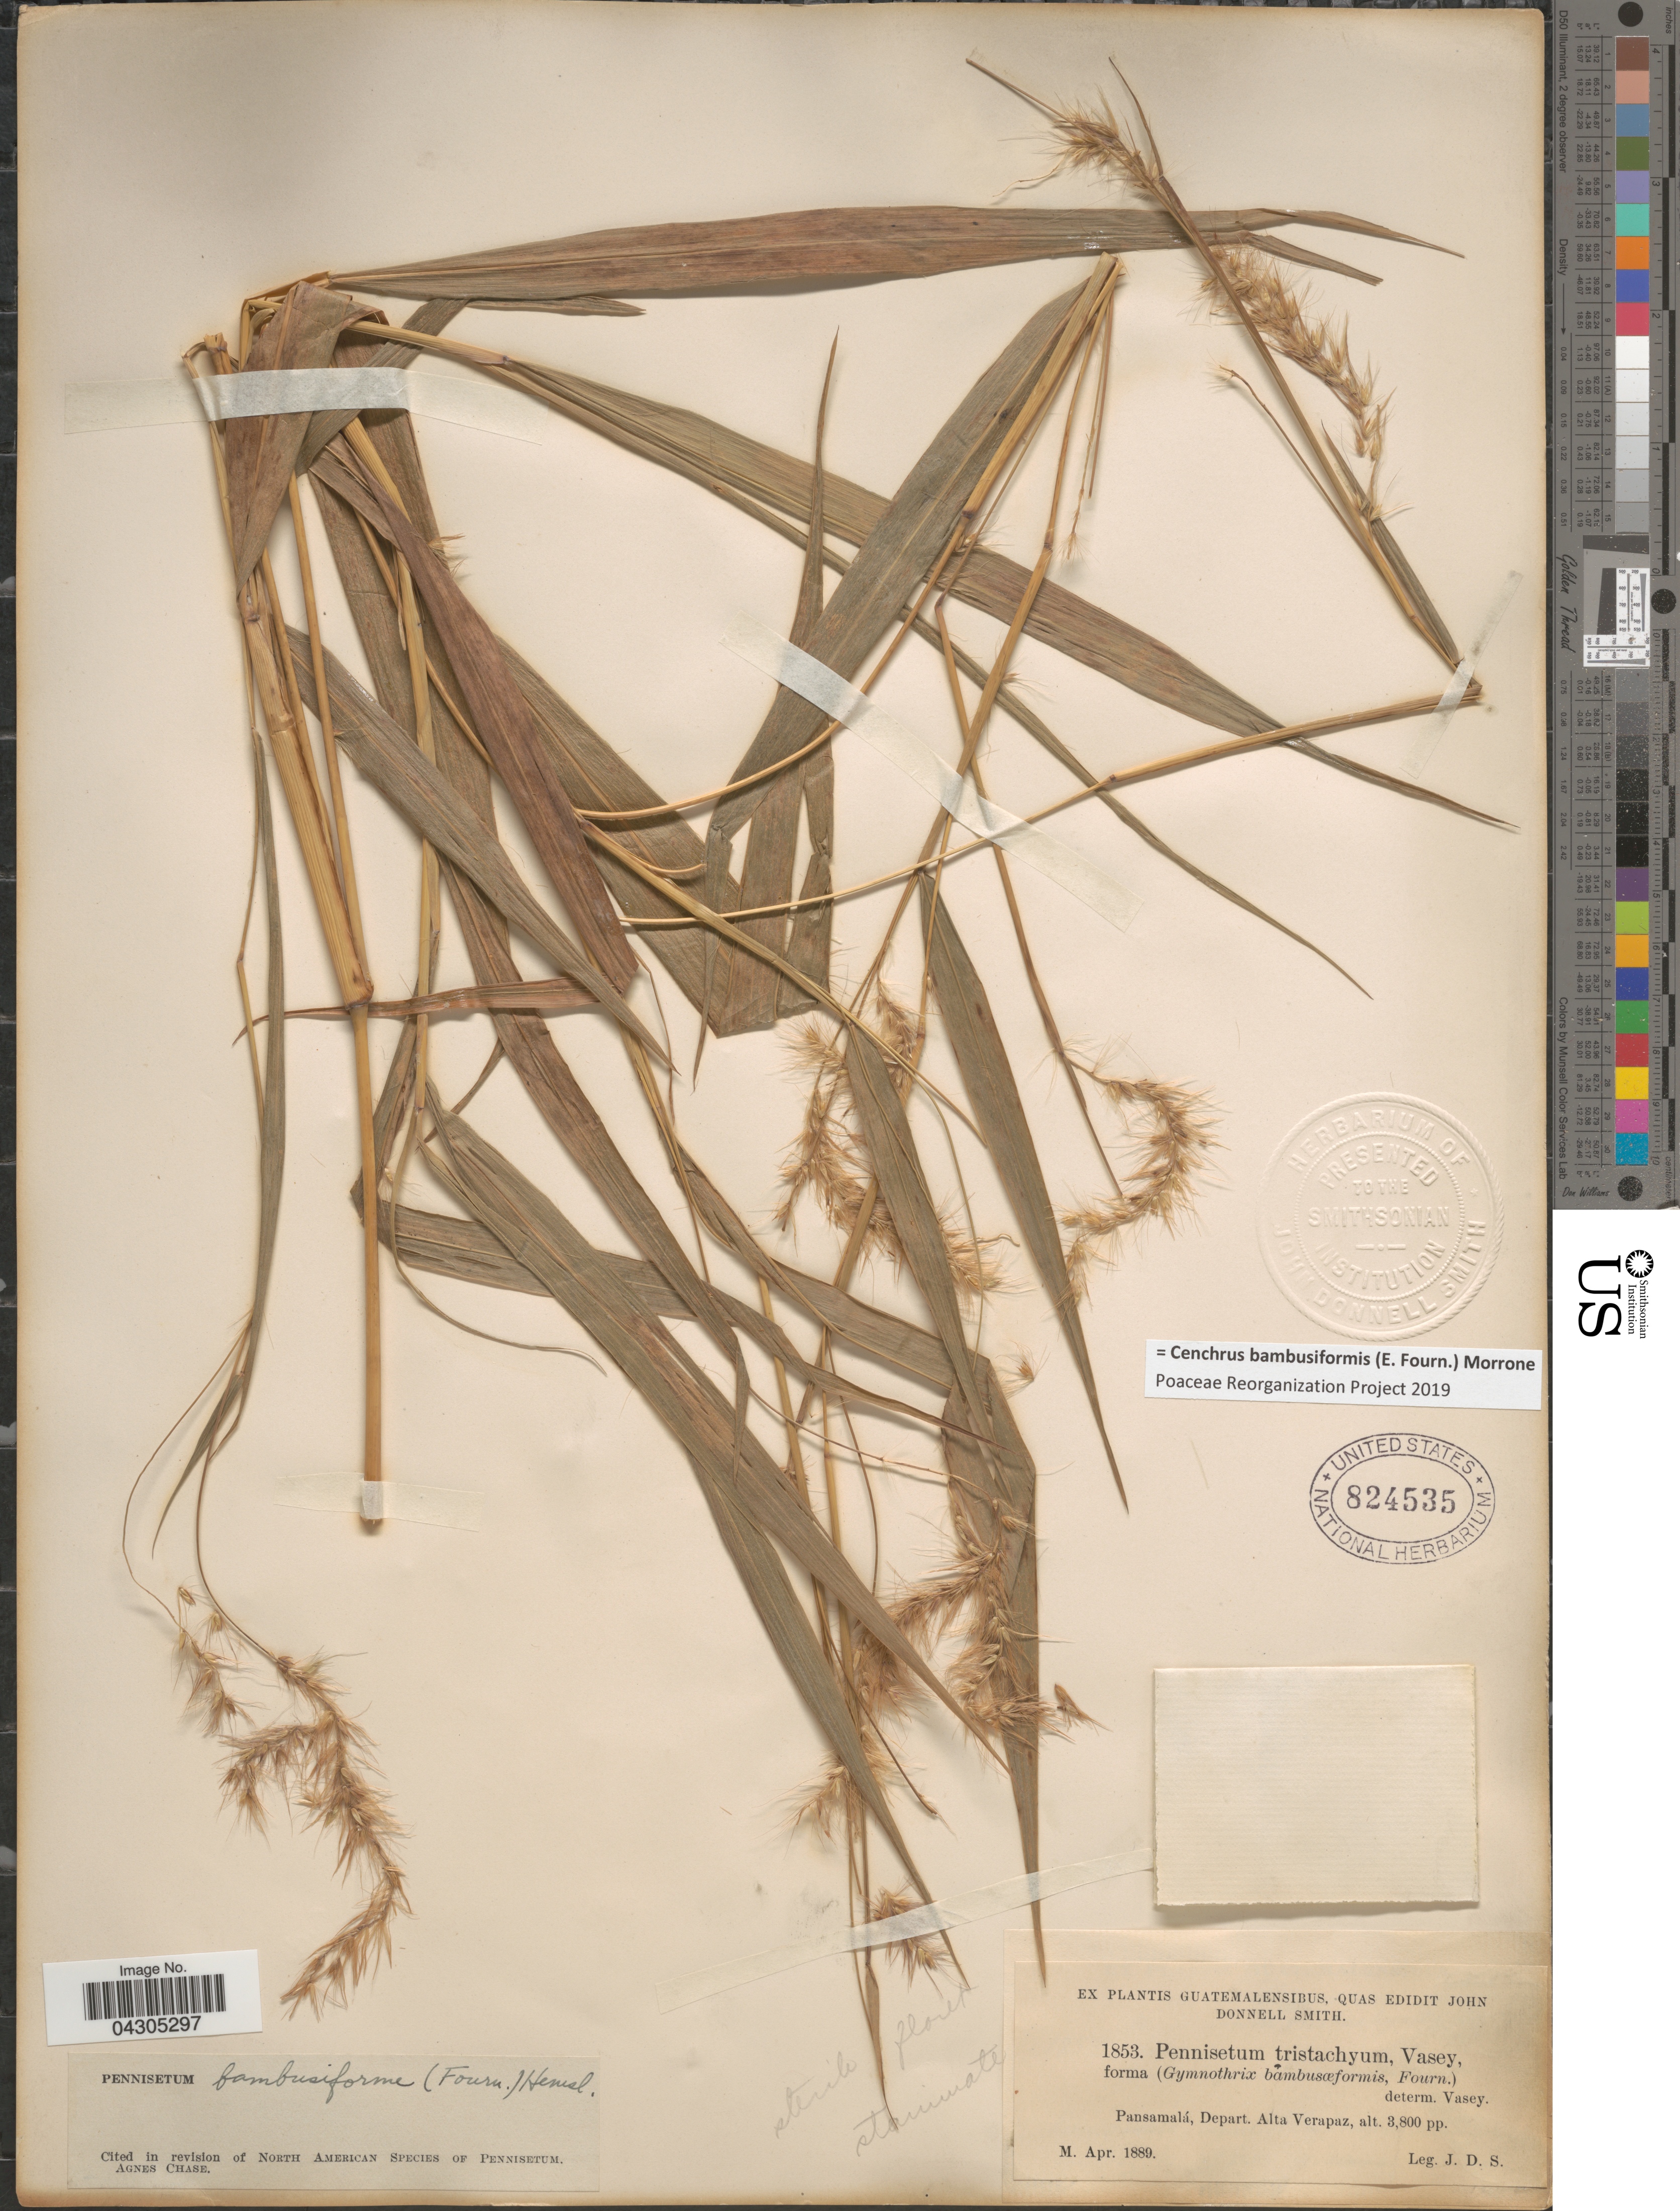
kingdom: Plantae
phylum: Tracheophyta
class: Liliopsida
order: Poales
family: Poaceae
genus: Cenchrus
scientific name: Cenchrus bambusiformis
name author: (E. Fourn.) Morrone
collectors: J. Donnell Smith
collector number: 1853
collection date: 1889-04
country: Guatemala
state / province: Alta Verapaz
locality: Pansamalá, Depart. Alta Verapaz.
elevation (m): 1158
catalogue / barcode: US 824535